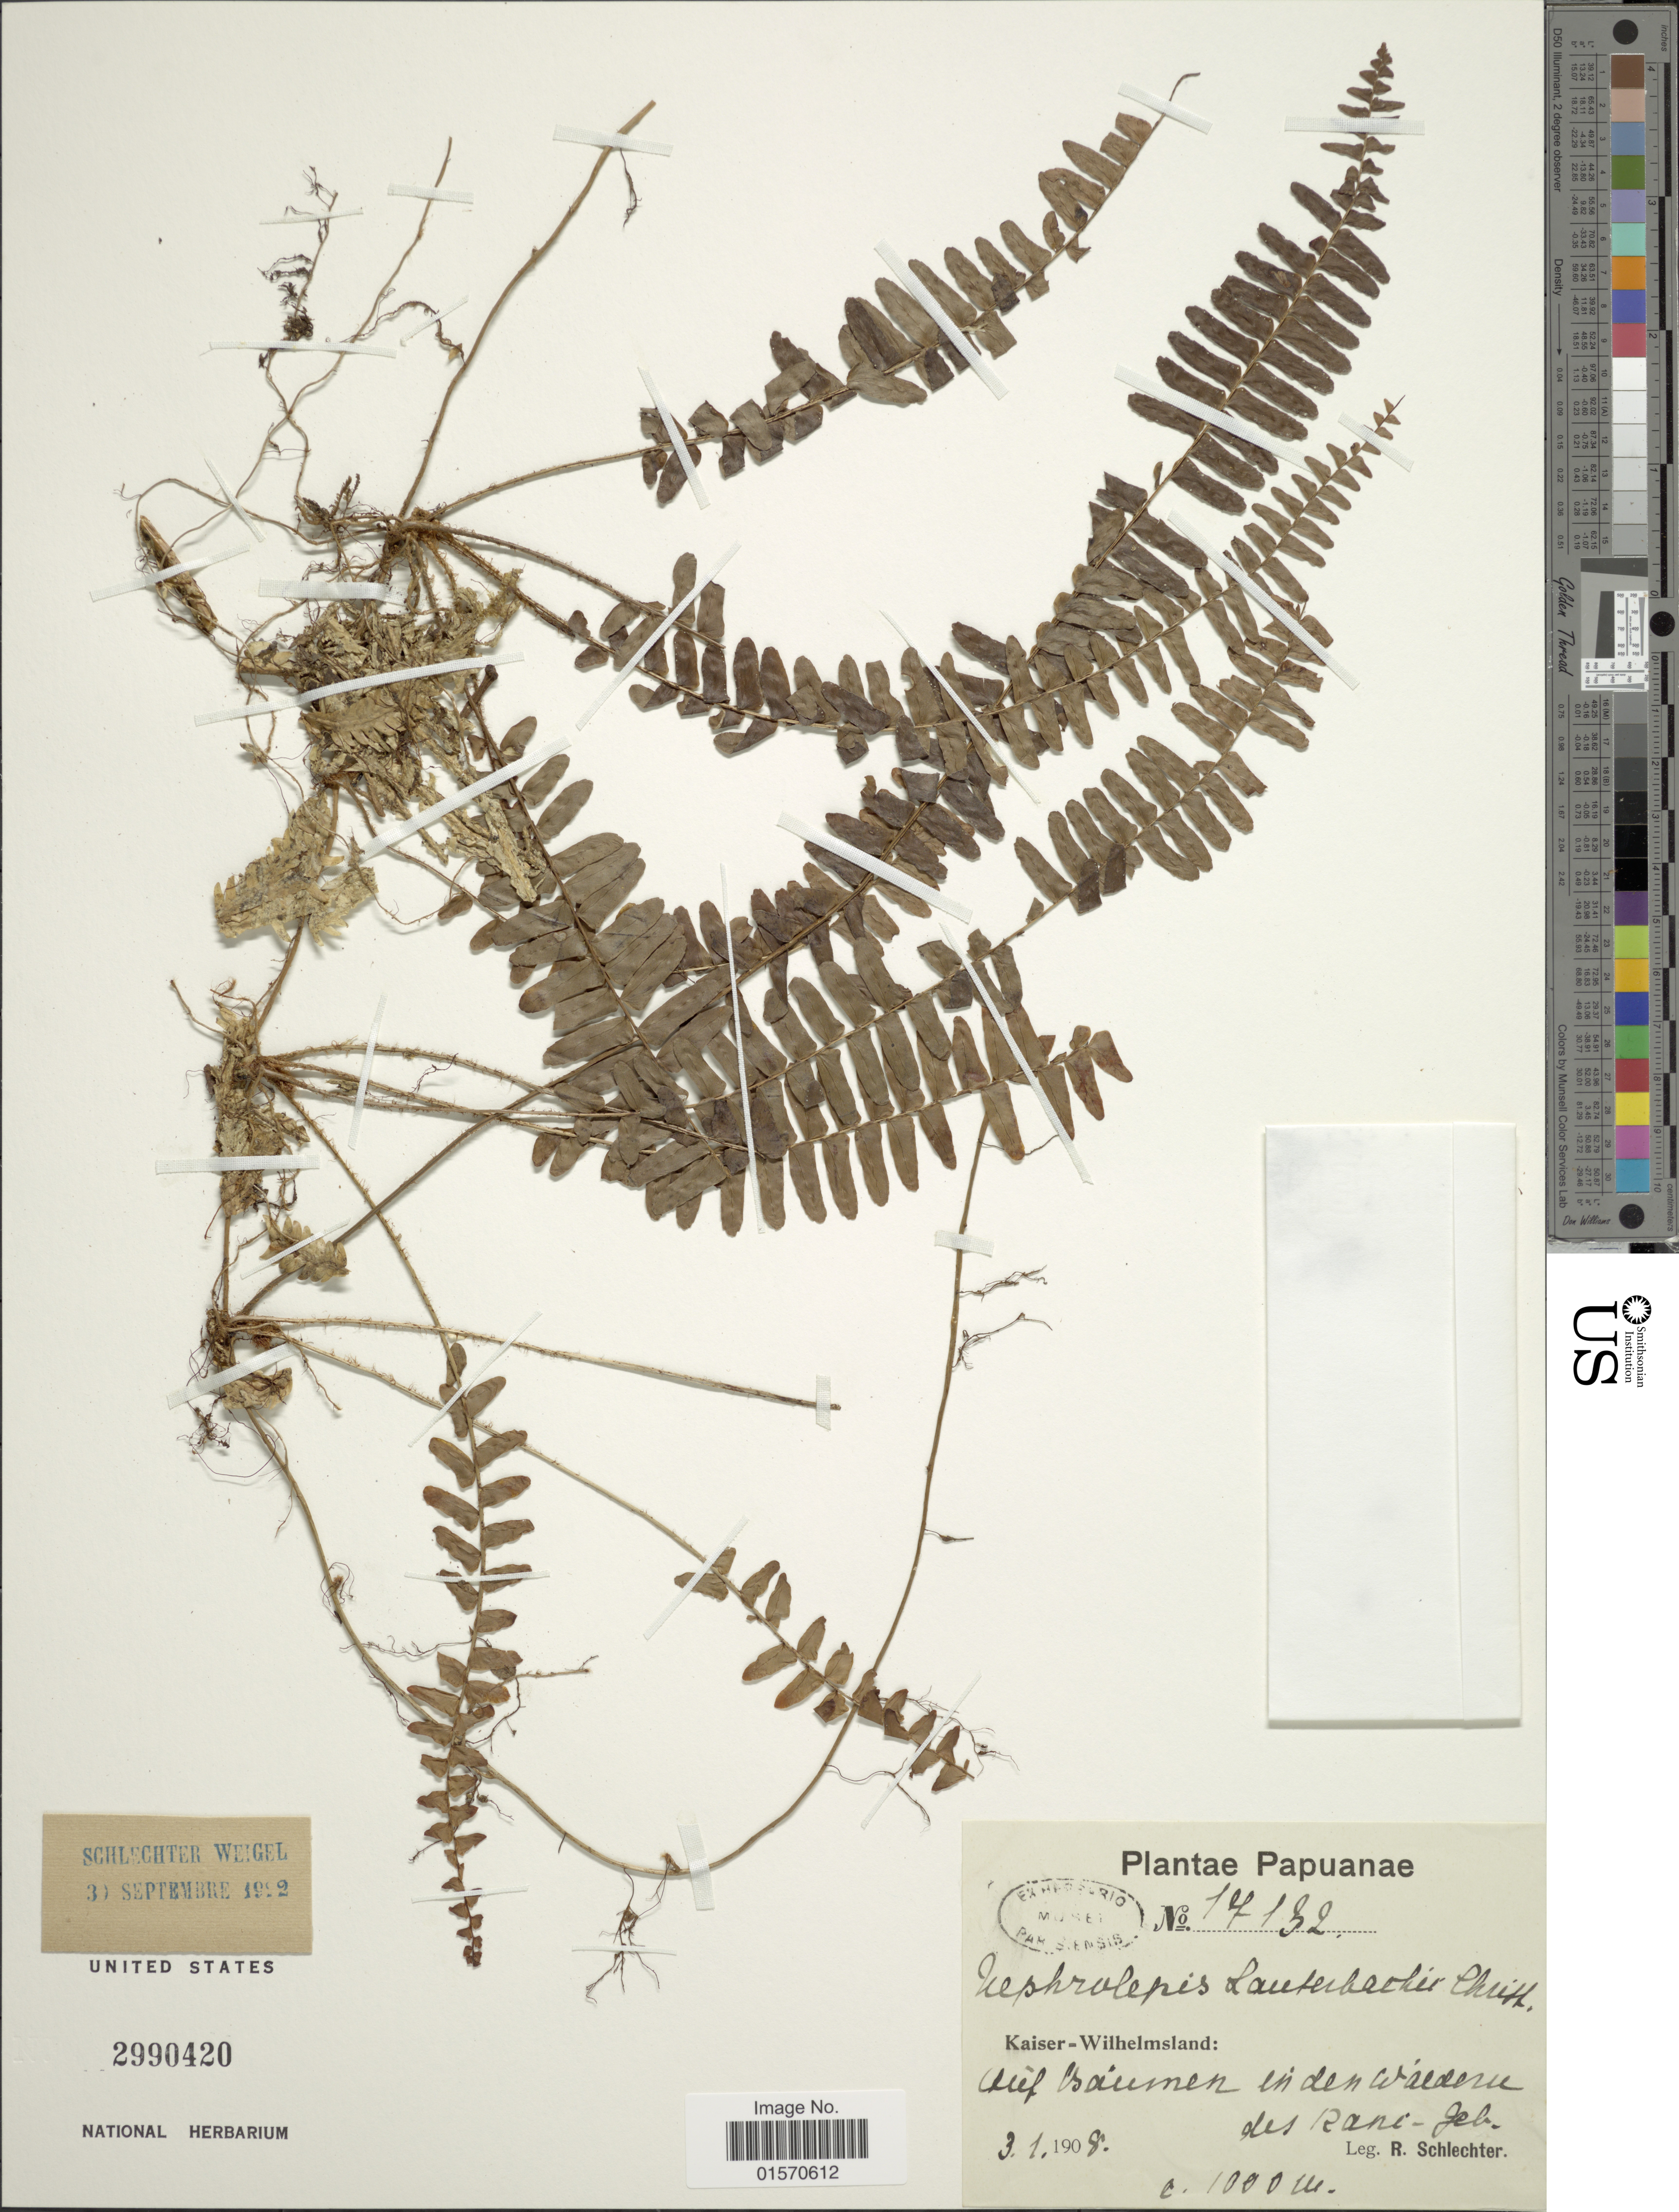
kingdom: Plantae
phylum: Tracheophyta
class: Polypodiopsida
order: Polypodiales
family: Nephrolepidaceae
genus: Nephrolepis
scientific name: Nephrolepis lauterbachii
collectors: F. R. R. Schlechter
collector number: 17132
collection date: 1908-01-03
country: Papua New Guinea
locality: Papuanae. Kaiser-Wilhelmsland: Auf Bäumen in den Wäldern des Kani-geb.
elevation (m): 1000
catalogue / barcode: US 2990420